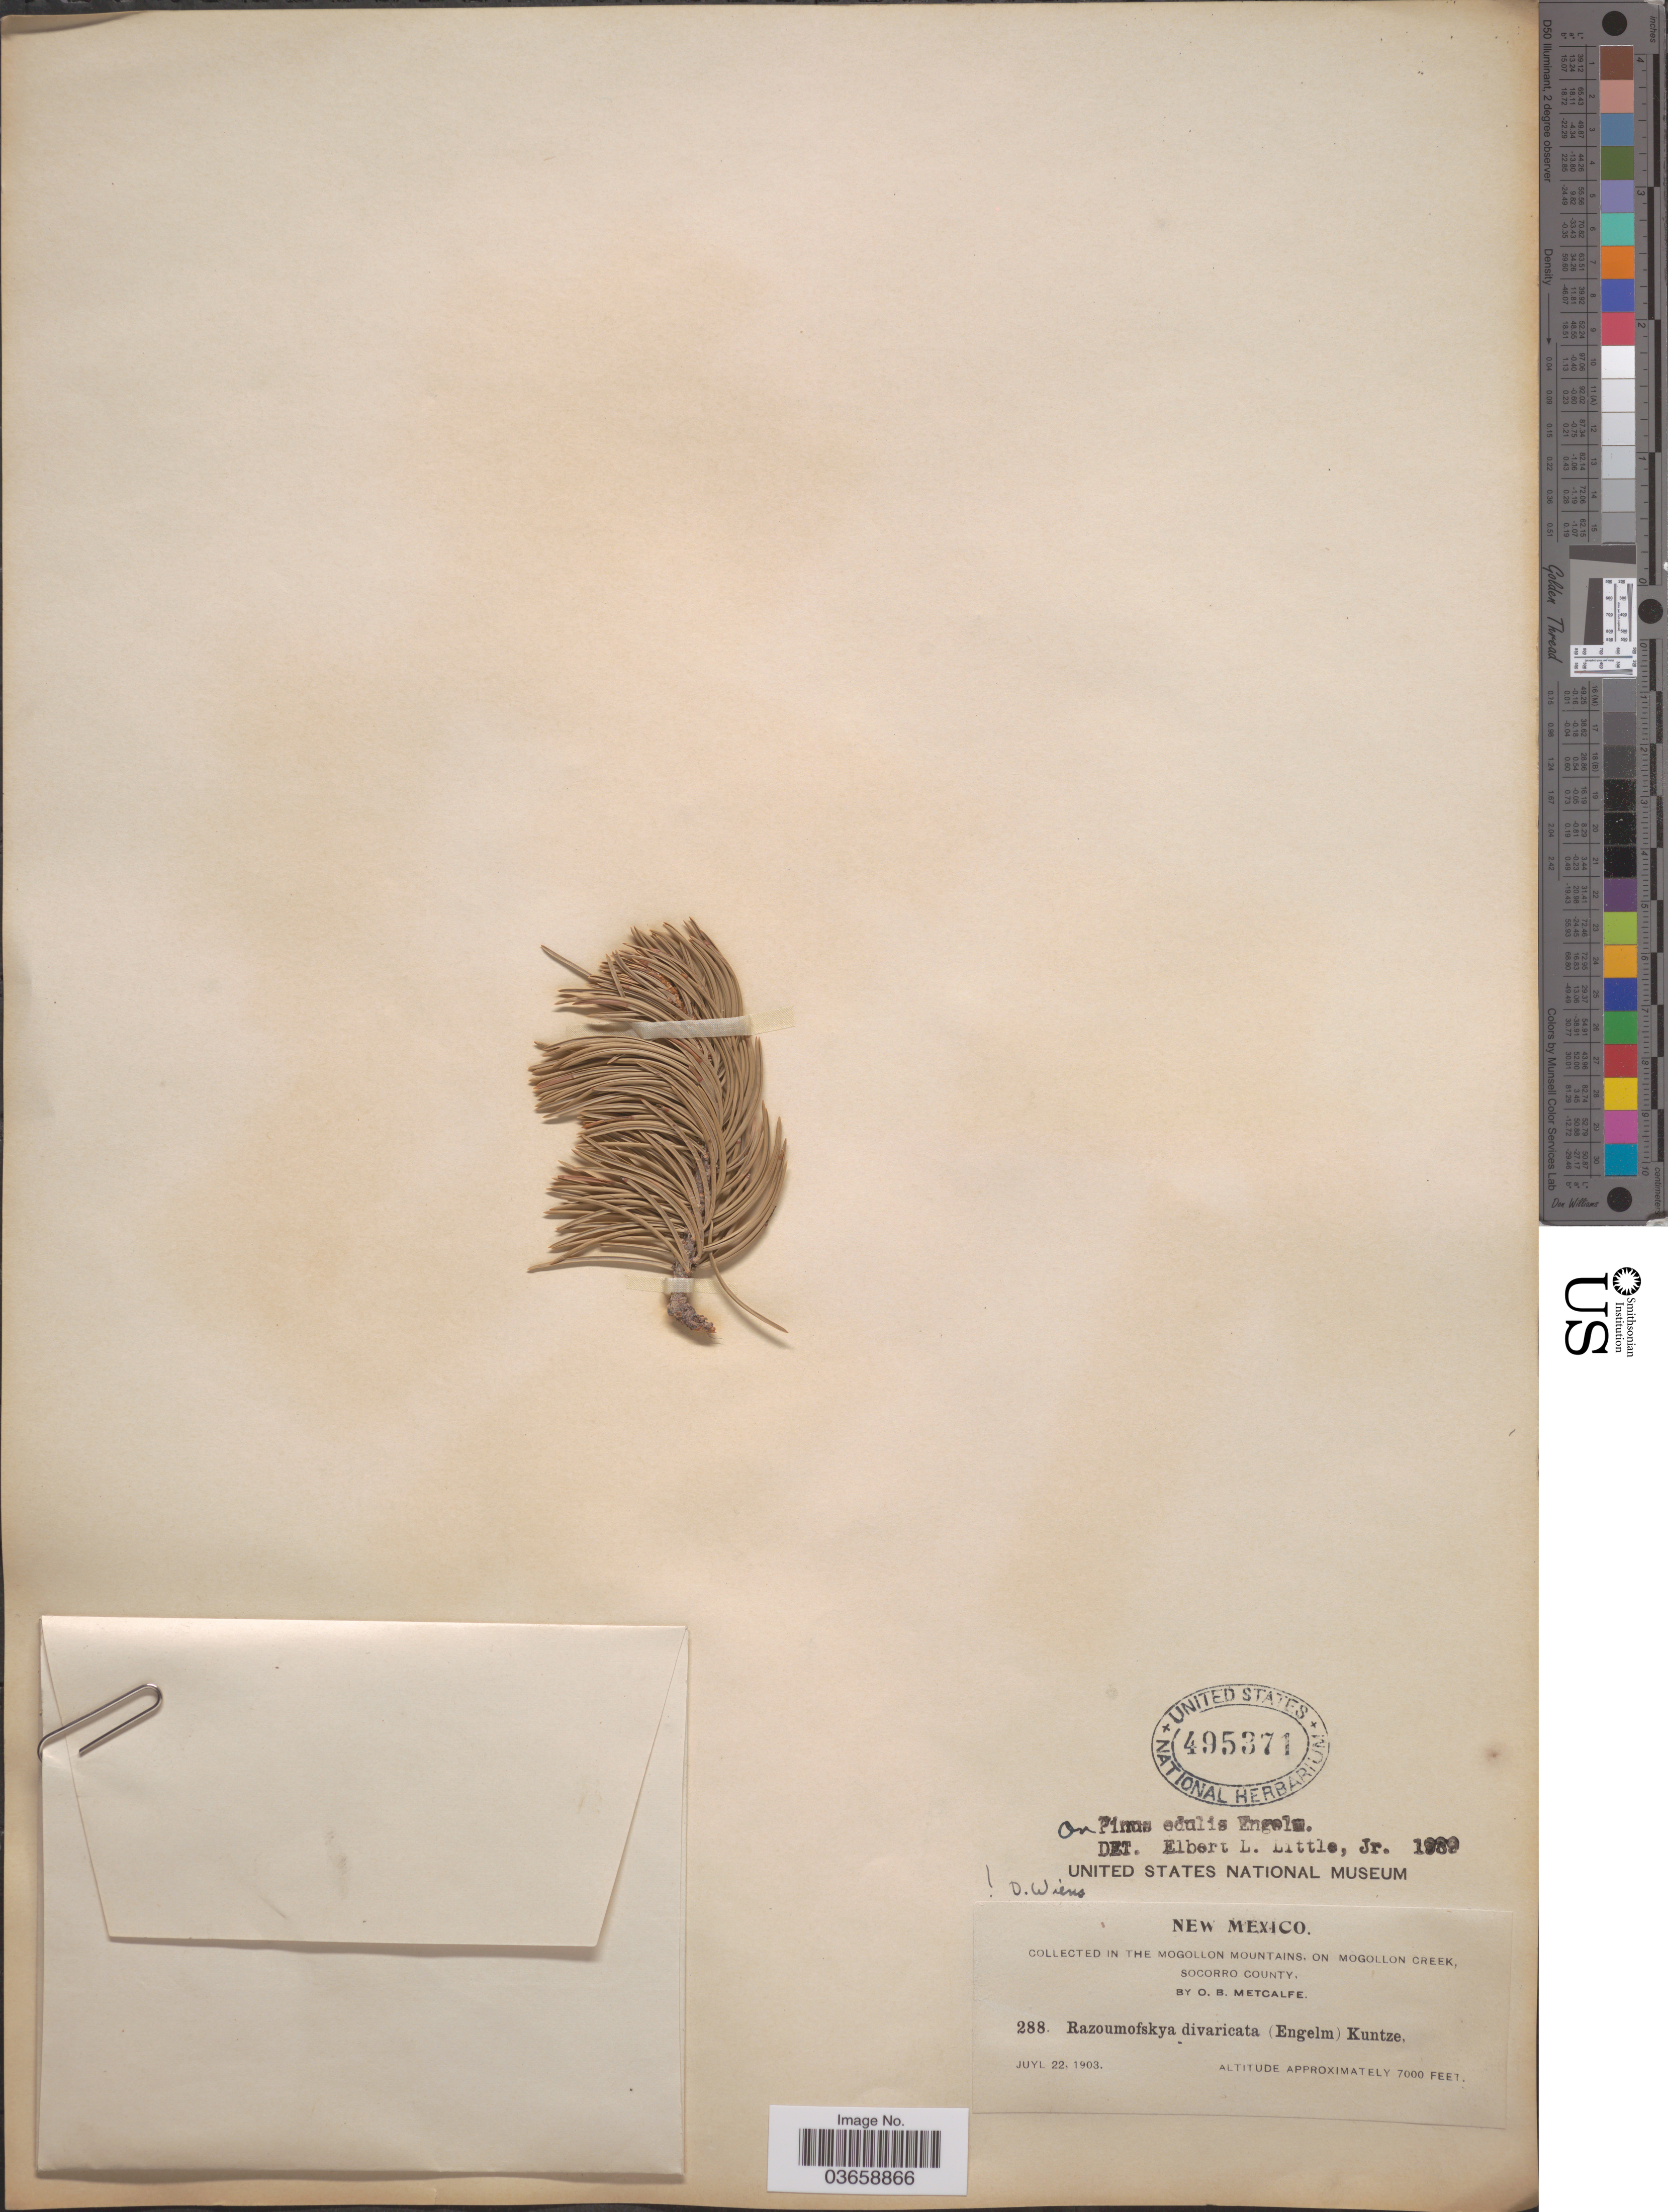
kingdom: Plantae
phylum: Tracheophyta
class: Magnoliopsida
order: Santalales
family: Viscaceae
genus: Arceuthobium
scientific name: Arceuthobium campylopodum f. divaricatum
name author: (Engelm.) L.S. Gill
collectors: O. B. Metcalfe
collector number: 288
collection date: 1903-07-22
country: United States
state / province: New Mexico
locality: In the Mogollon Mountains, on Mogollon Creek, Socorro County.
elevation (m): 2134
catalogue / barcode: US 495371